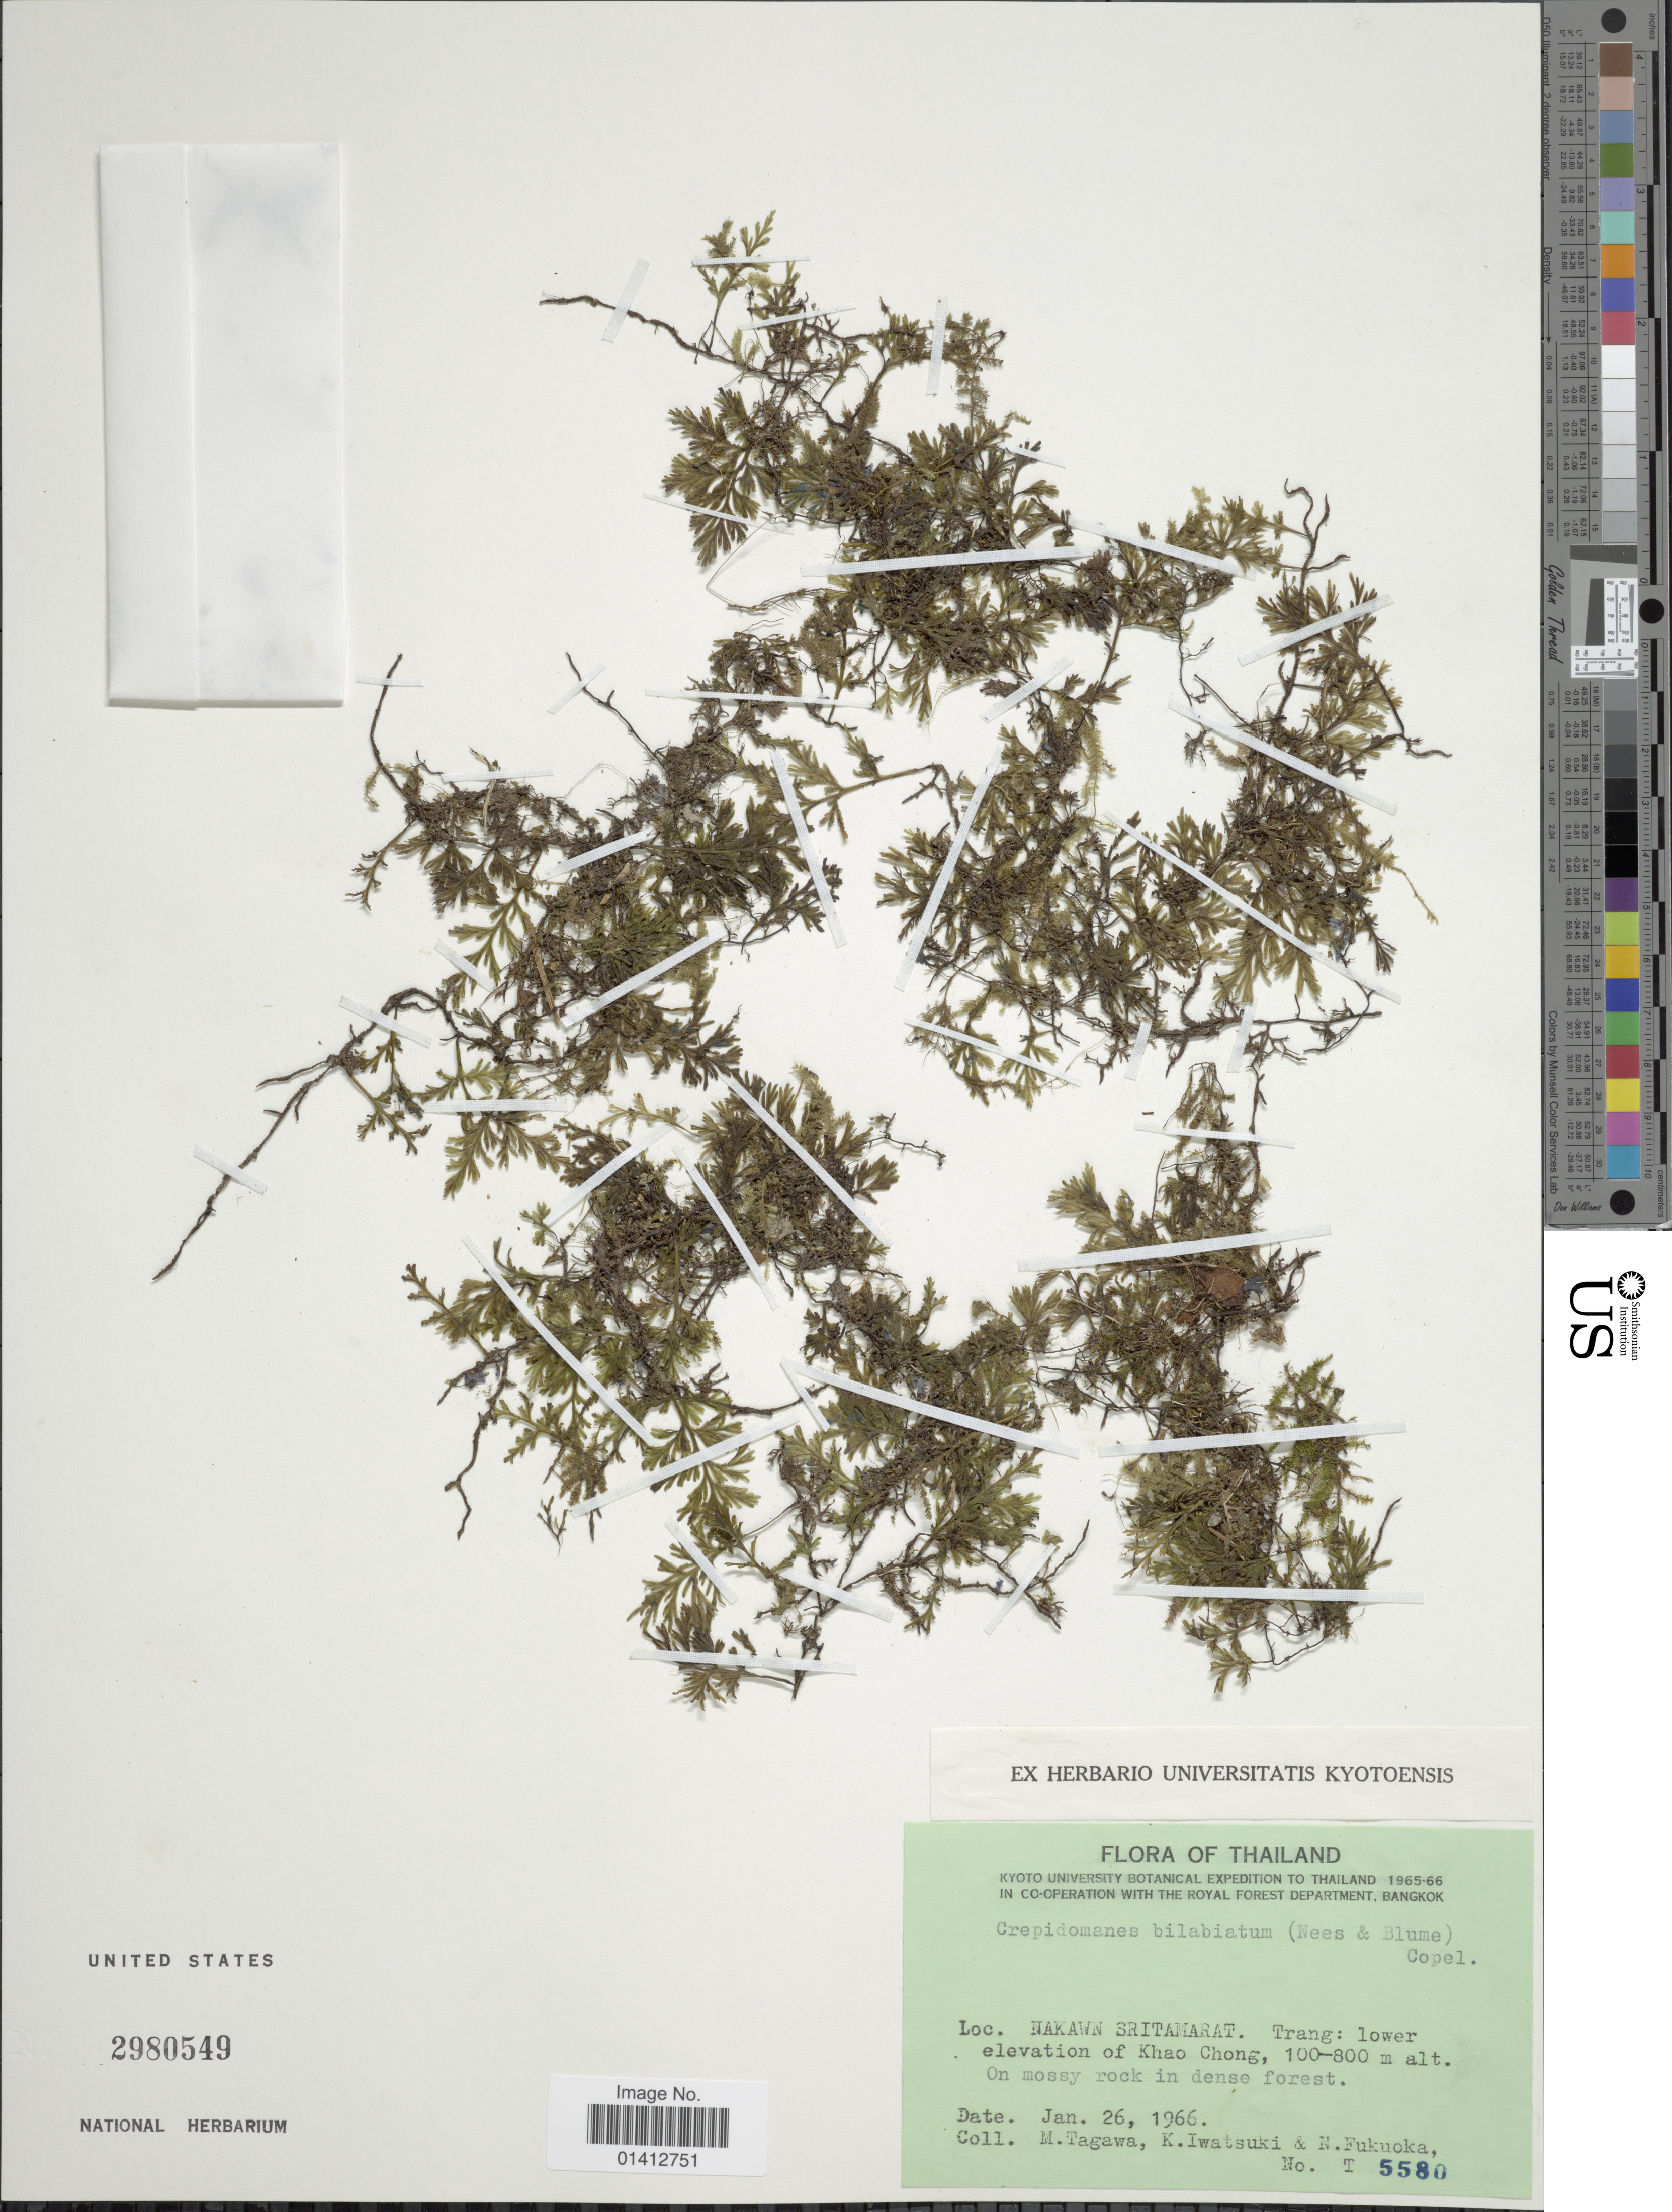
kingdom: Plantae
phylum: Tracheophyta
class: Polypodiopsida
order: Hymenophyllales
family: Hymenophyllaceae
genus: Crepidomanes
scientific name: Crepidomanes bilabiatum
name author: (Nees ex Blume) Copel.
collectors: M. Tagawa, K. Iwatsuki & N. Fukuoka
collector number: T 5580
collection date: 1966-01-26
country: Thailand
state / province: Trang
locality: Nakawn Sritamarat, lower elevation of Khao Chong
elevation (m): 100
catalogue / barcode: US 2980549